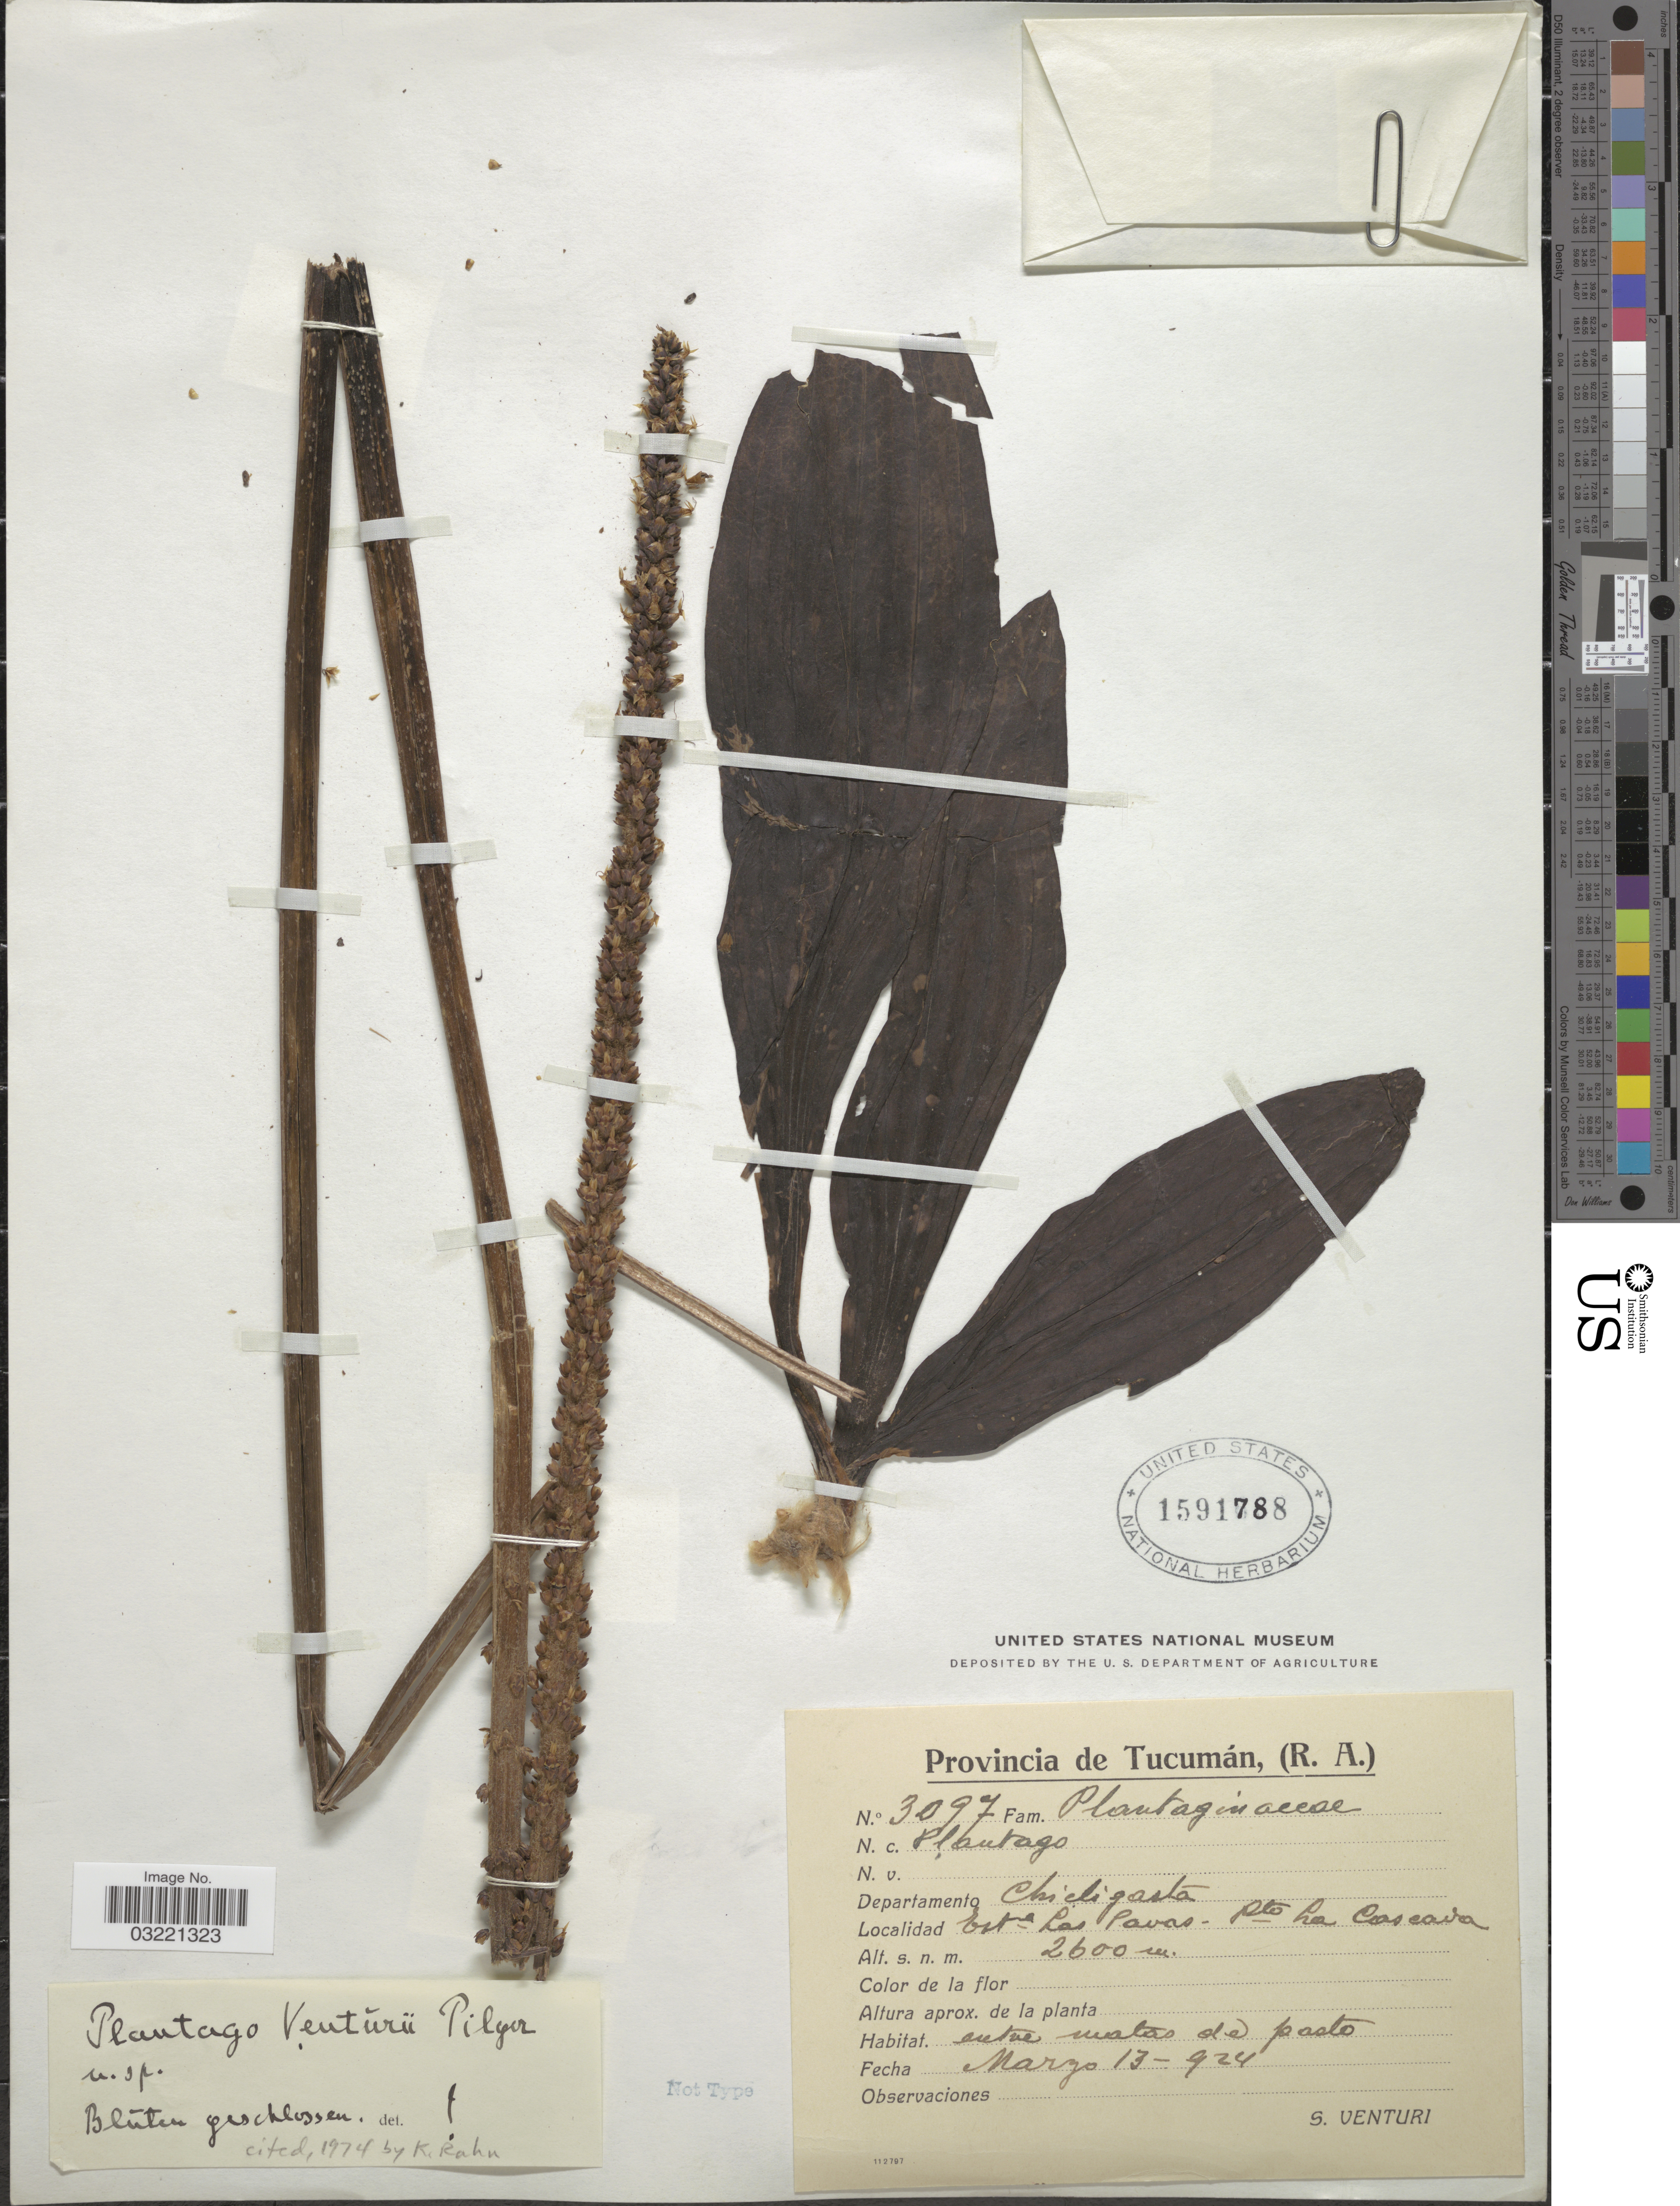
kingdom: Plantae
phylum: Tracheophyta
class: Magnoliopsida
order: Lamiales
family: Plantaginaceae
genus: Plantago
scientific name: Plantago venturii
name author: Pilg. in Engl.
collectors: S. Venturi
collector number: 3097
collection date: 1924-03-13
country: Argentina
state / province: Tucuman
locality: Departamento Chicligasta, Esta Las Pavas - Pto La Cascava.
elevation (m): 2600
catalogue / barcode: US 1591788